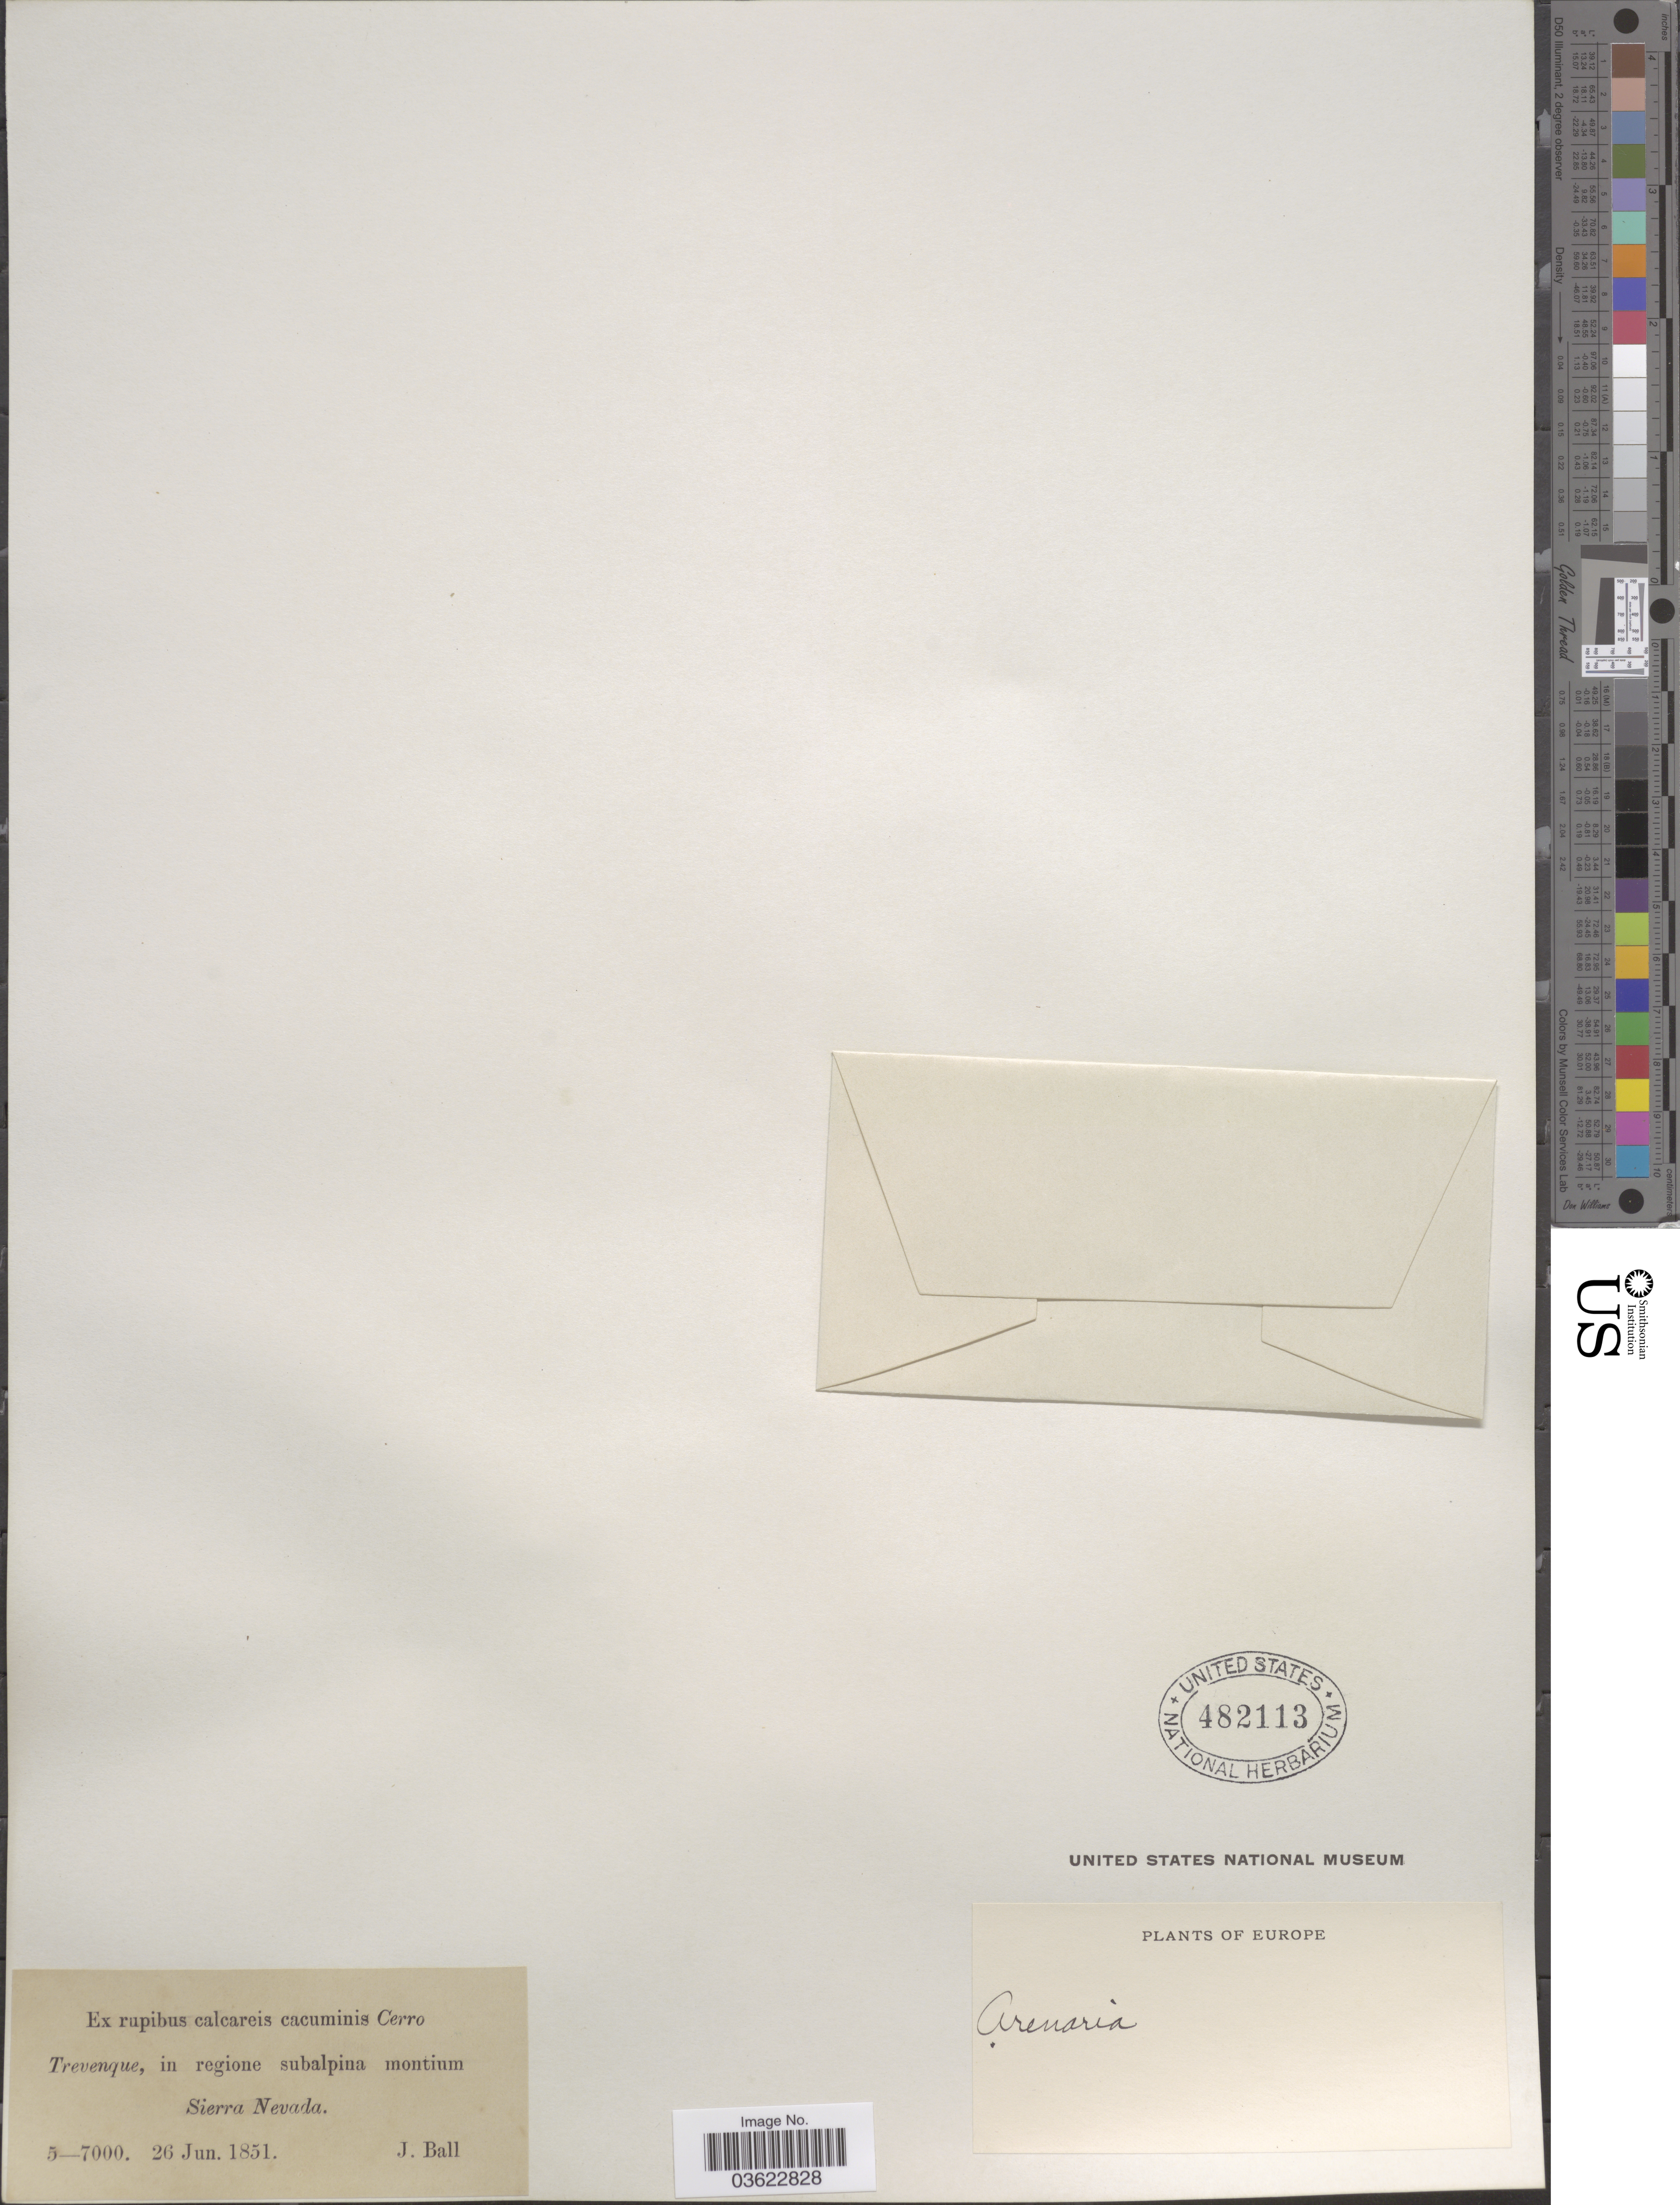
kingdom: Plantae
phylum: Tracheophyta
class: Magnoliopsida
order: Caryophyllales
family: Caryophyllaceae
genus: Arenaria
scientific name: Arenaria sp.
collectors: J. Ball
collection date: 1851-06-26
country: Spain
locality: Ex rupibus calcareis cacuminis Cerro Trevenque, in regione subalpine montium Sierra Nevada. Europe.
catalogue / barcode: US 482113